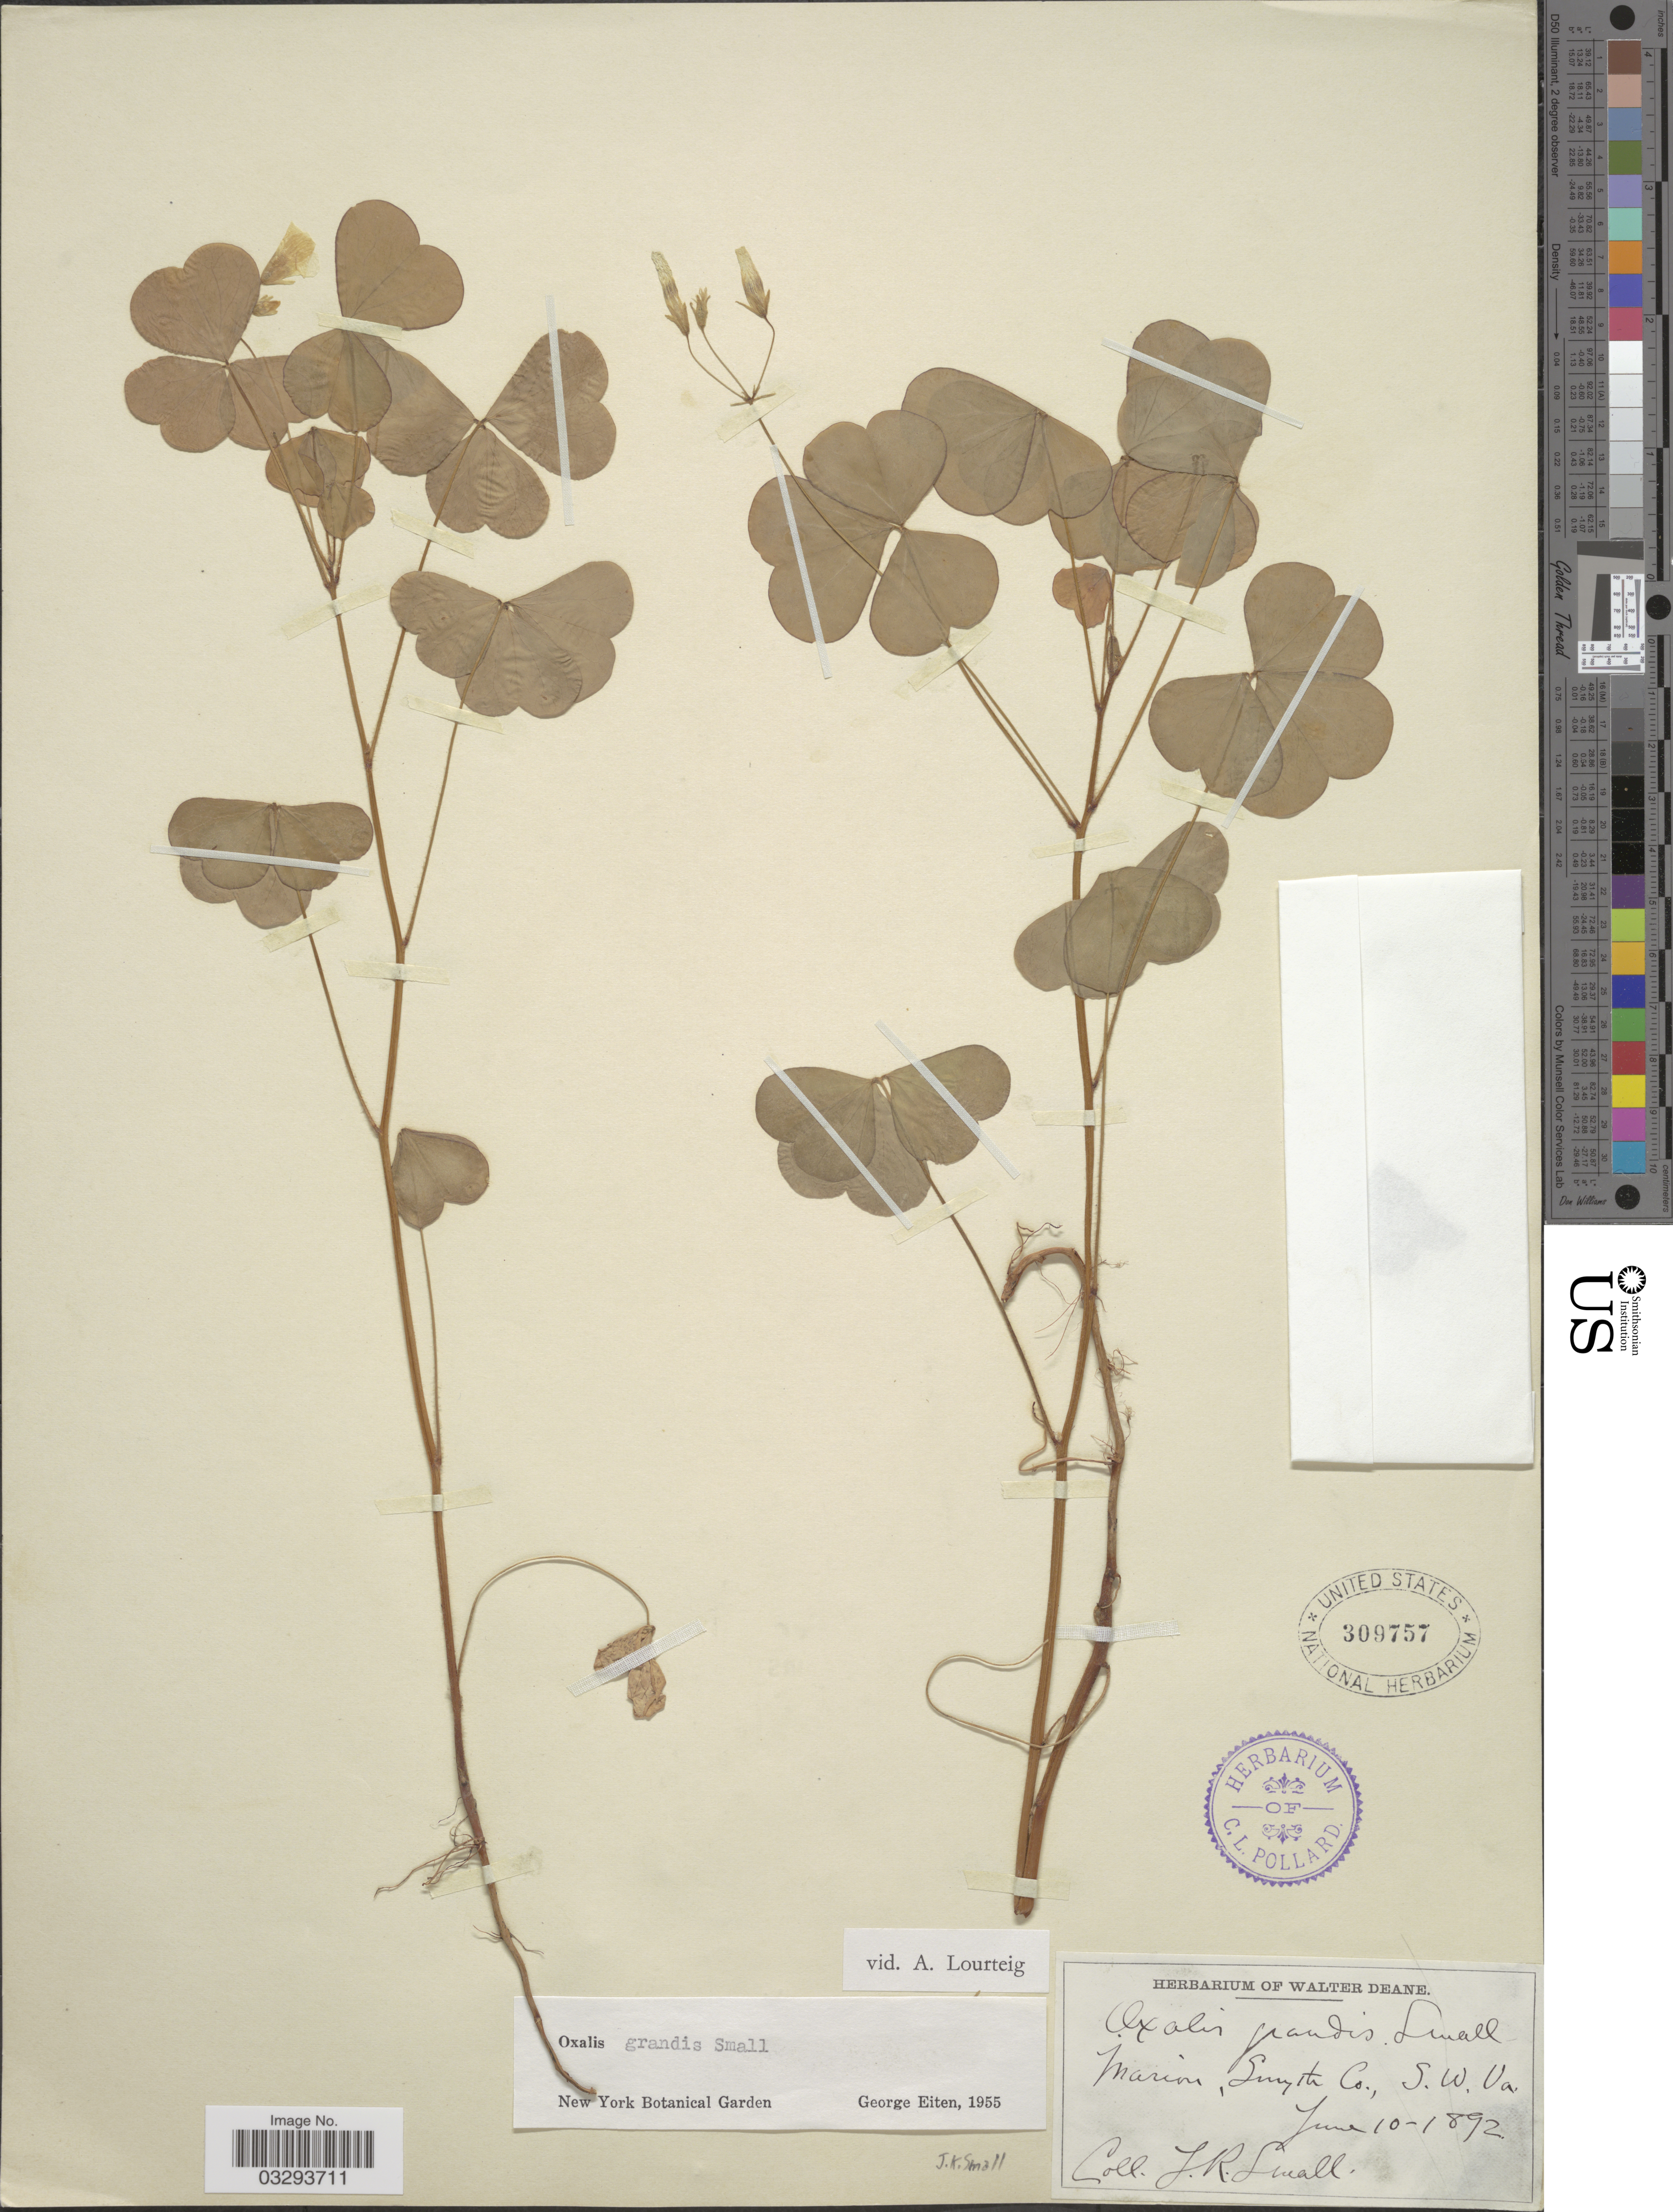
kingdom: Plantae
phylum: Tracheophyta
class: Magnoliopsida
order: Oxalidales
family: Oxalidaceae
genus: Oxalis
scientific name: Oxalis grandis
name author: Small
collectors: J. K. Small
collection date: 1892-06-10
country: United States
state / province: Virginia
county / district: Smyth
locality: Marion, Smyth Co., S. W. Va.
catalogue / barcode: US 309757